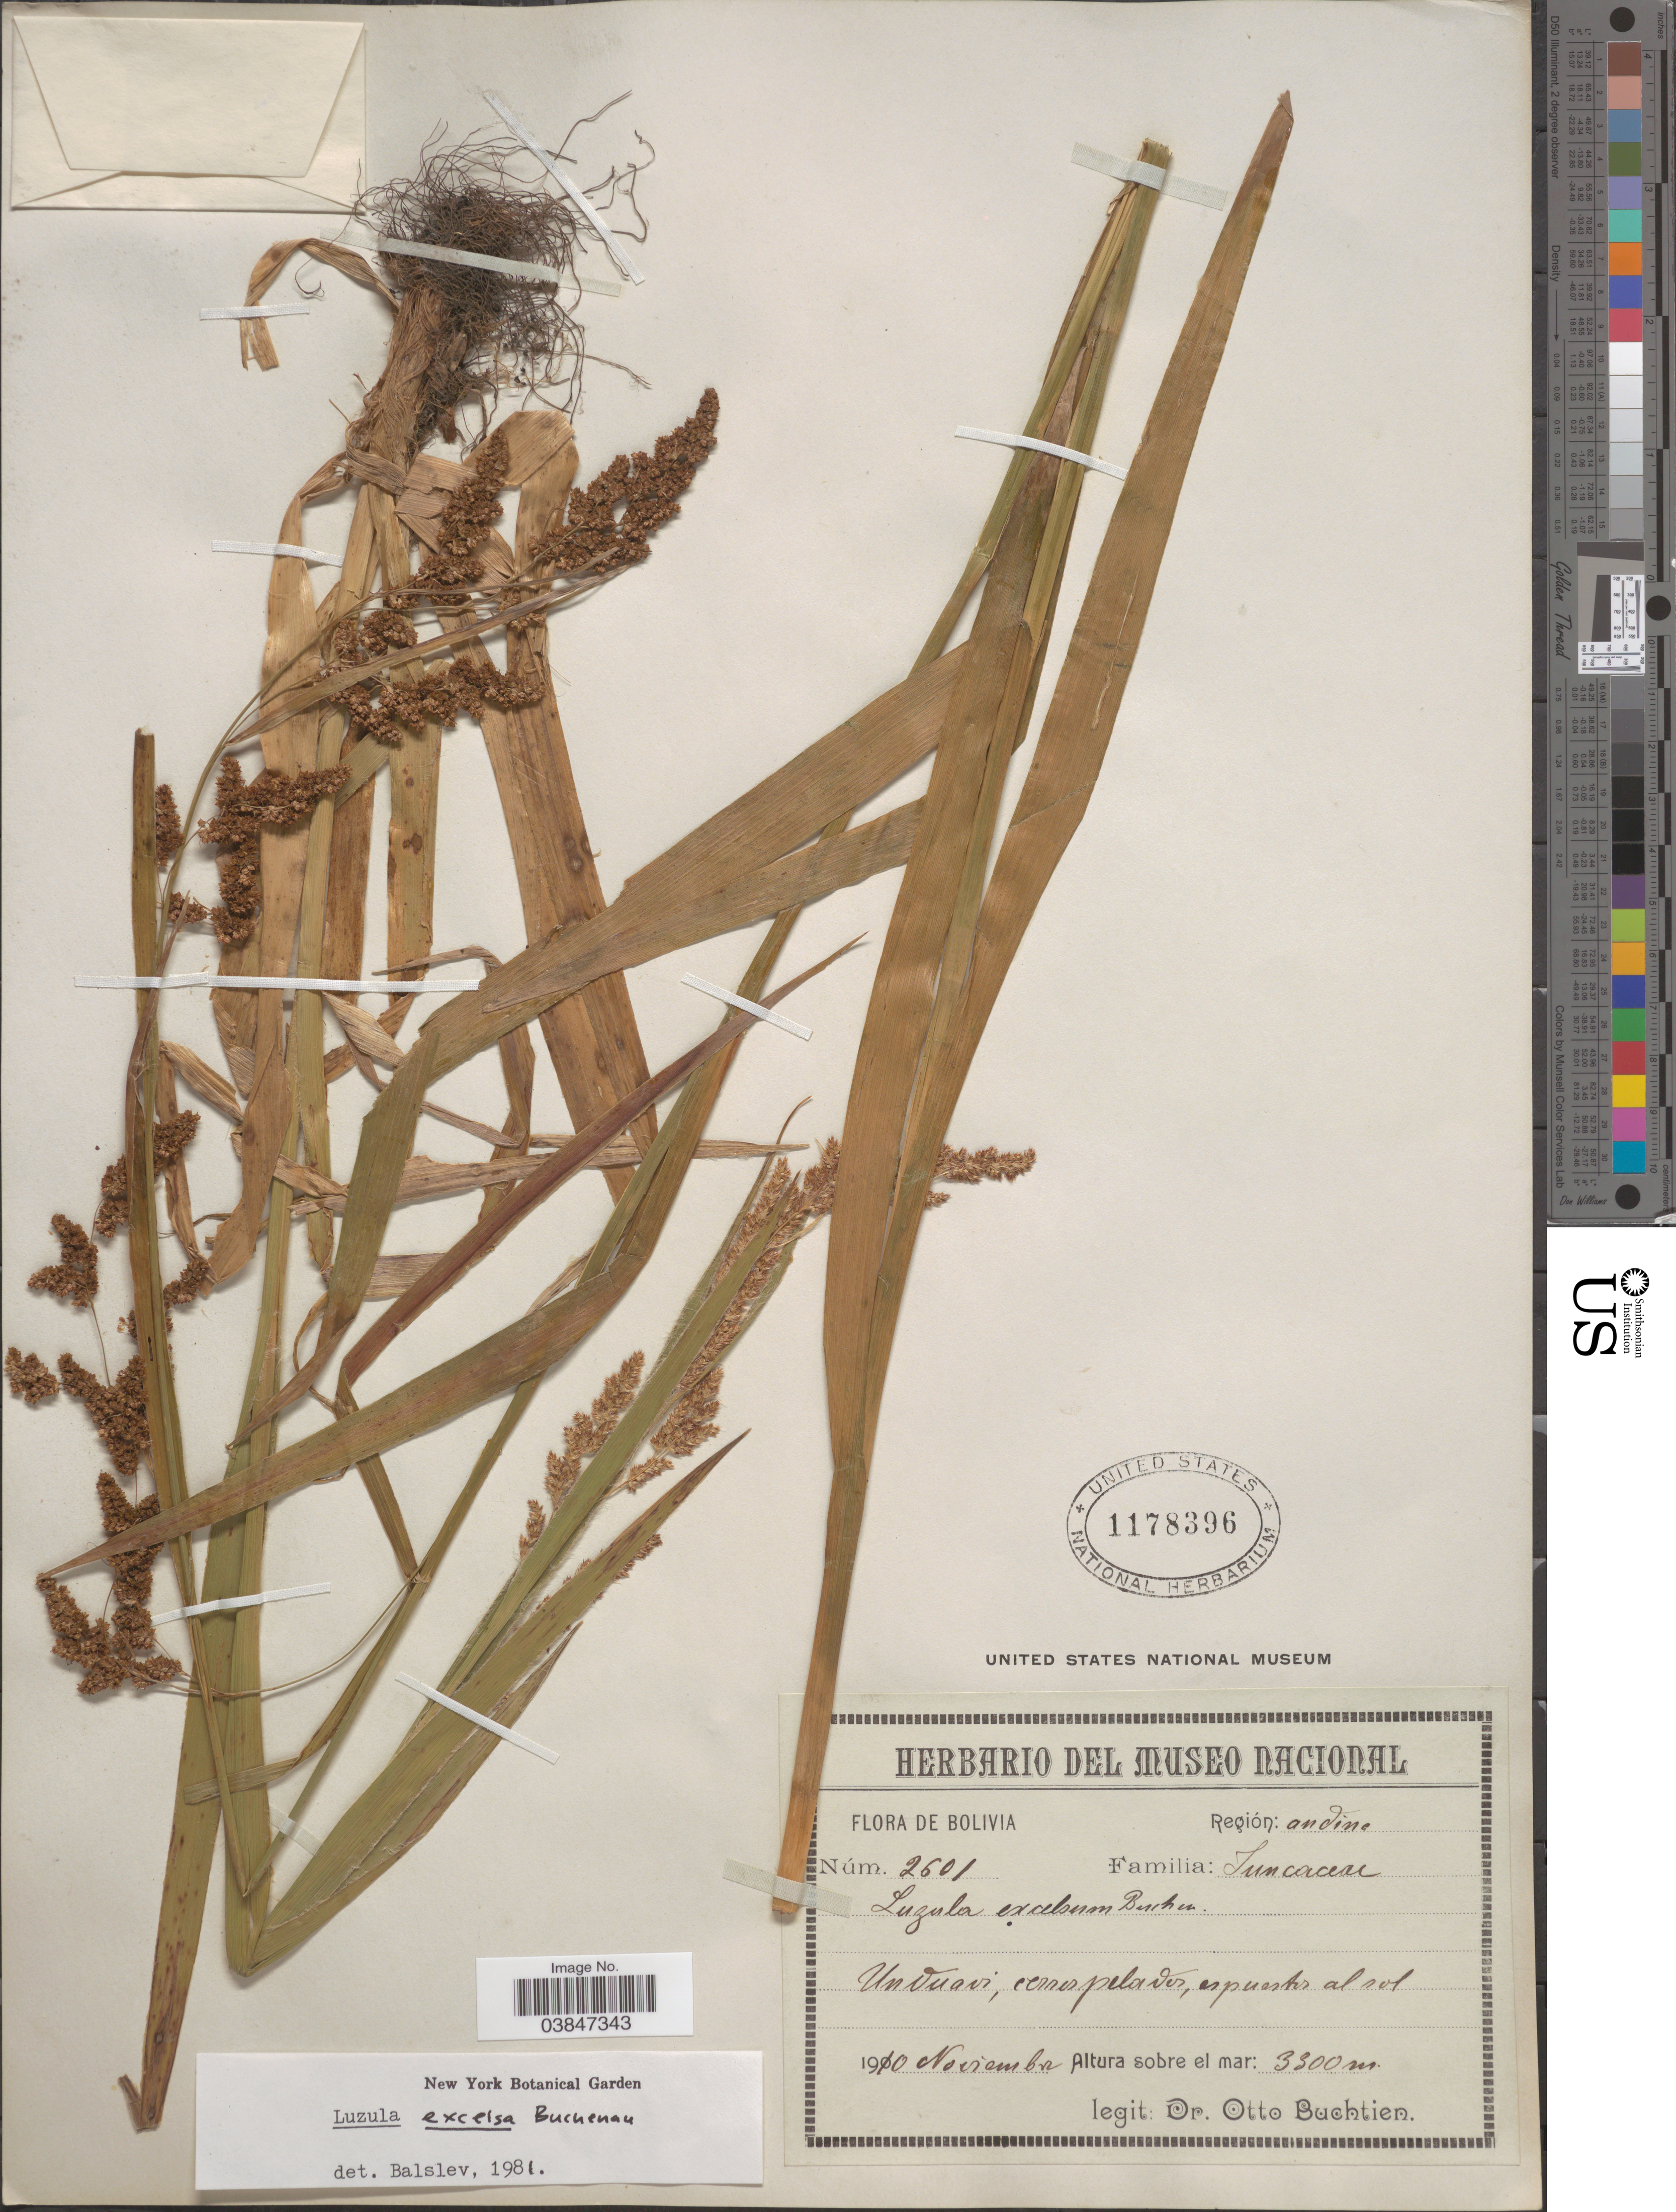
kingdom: Plantae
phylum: Tracheophyta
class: Liliopsida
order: Poales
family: Juncaceae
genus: Luzula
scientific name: Luzula excelsa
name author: Buchenau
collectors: O. Buchtien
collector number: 2601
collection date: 1910-11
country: Bolivia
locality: Región: Andine. Unvuavi, cerres pelaves, espuestis al sol.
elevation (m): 3300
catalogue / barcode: US 1178396